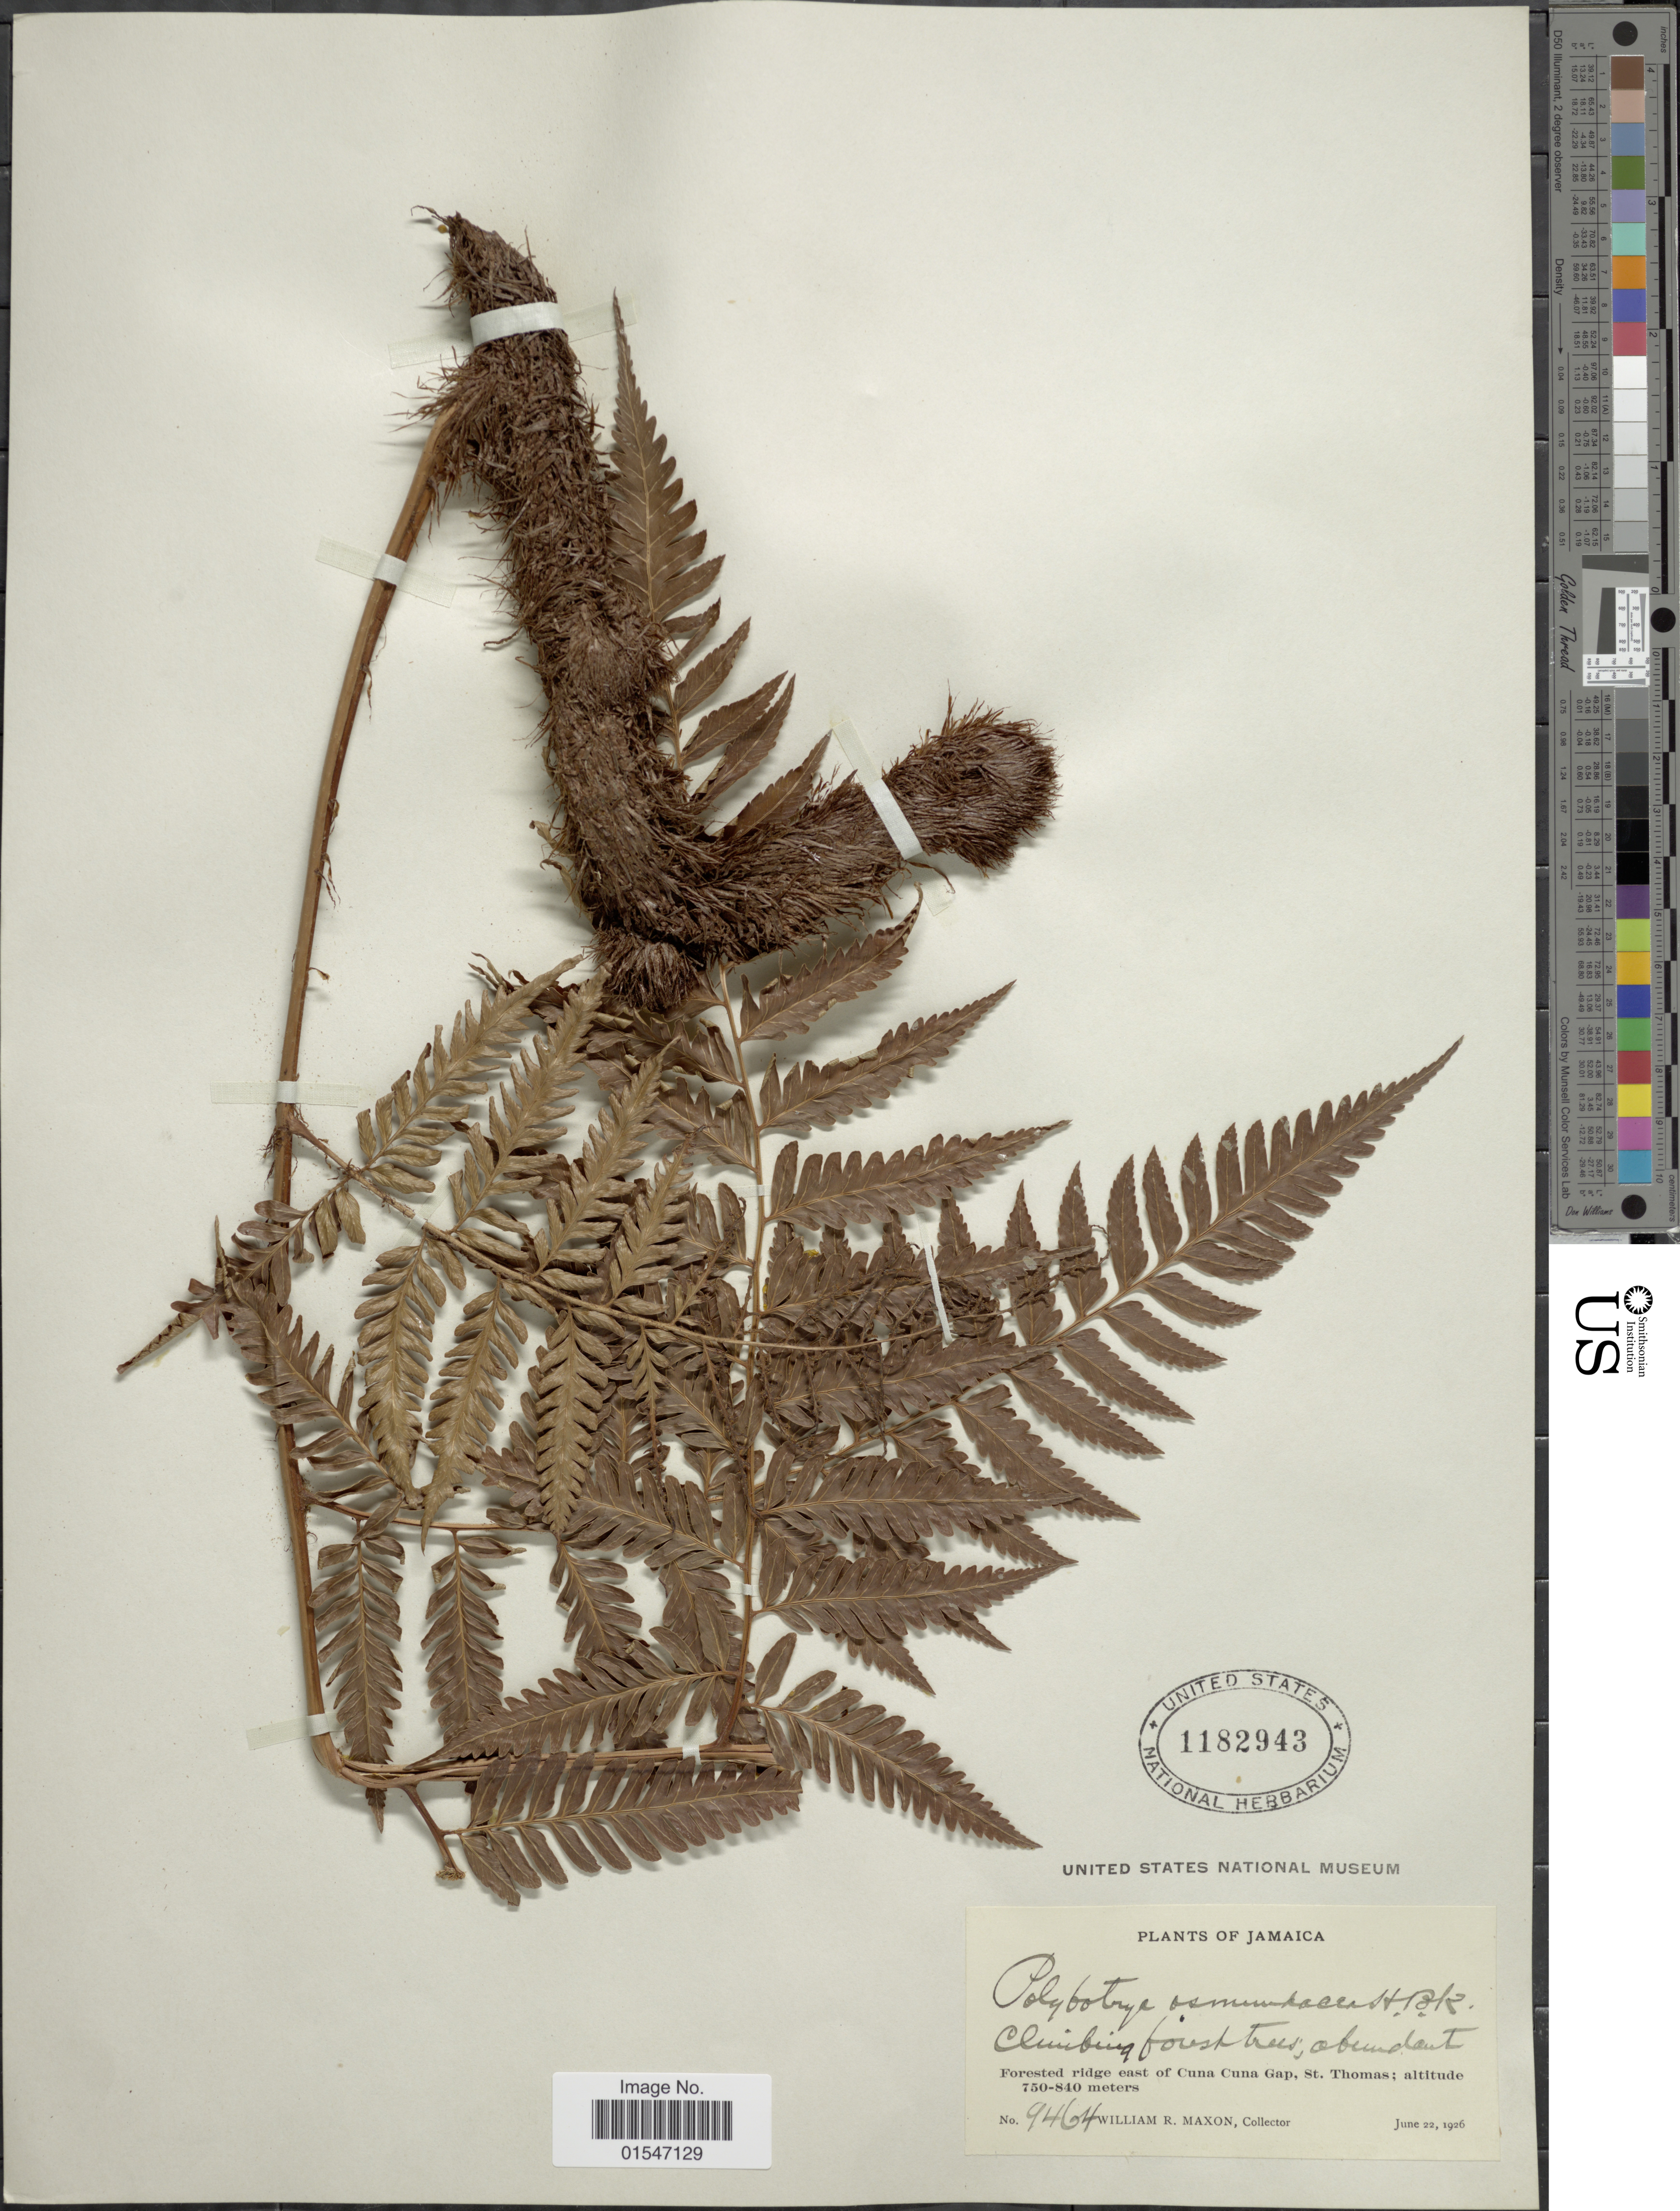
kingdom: Plantae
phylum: Tracheophyta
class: Polypodiopsida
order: Polypodiales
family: Dryopteridaceae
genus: Polybotrya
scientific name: Polybotrya osmundacea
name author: Humb. & Bonpl. ex Willd.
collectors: W. R. Maxon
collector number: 9464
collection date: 1926-06-22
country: Jamaica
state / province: Saint Thomas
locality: Forested ridge east of Cuna Cuna Gap, St. Thomas.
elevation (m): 750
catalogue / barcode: US 1182943